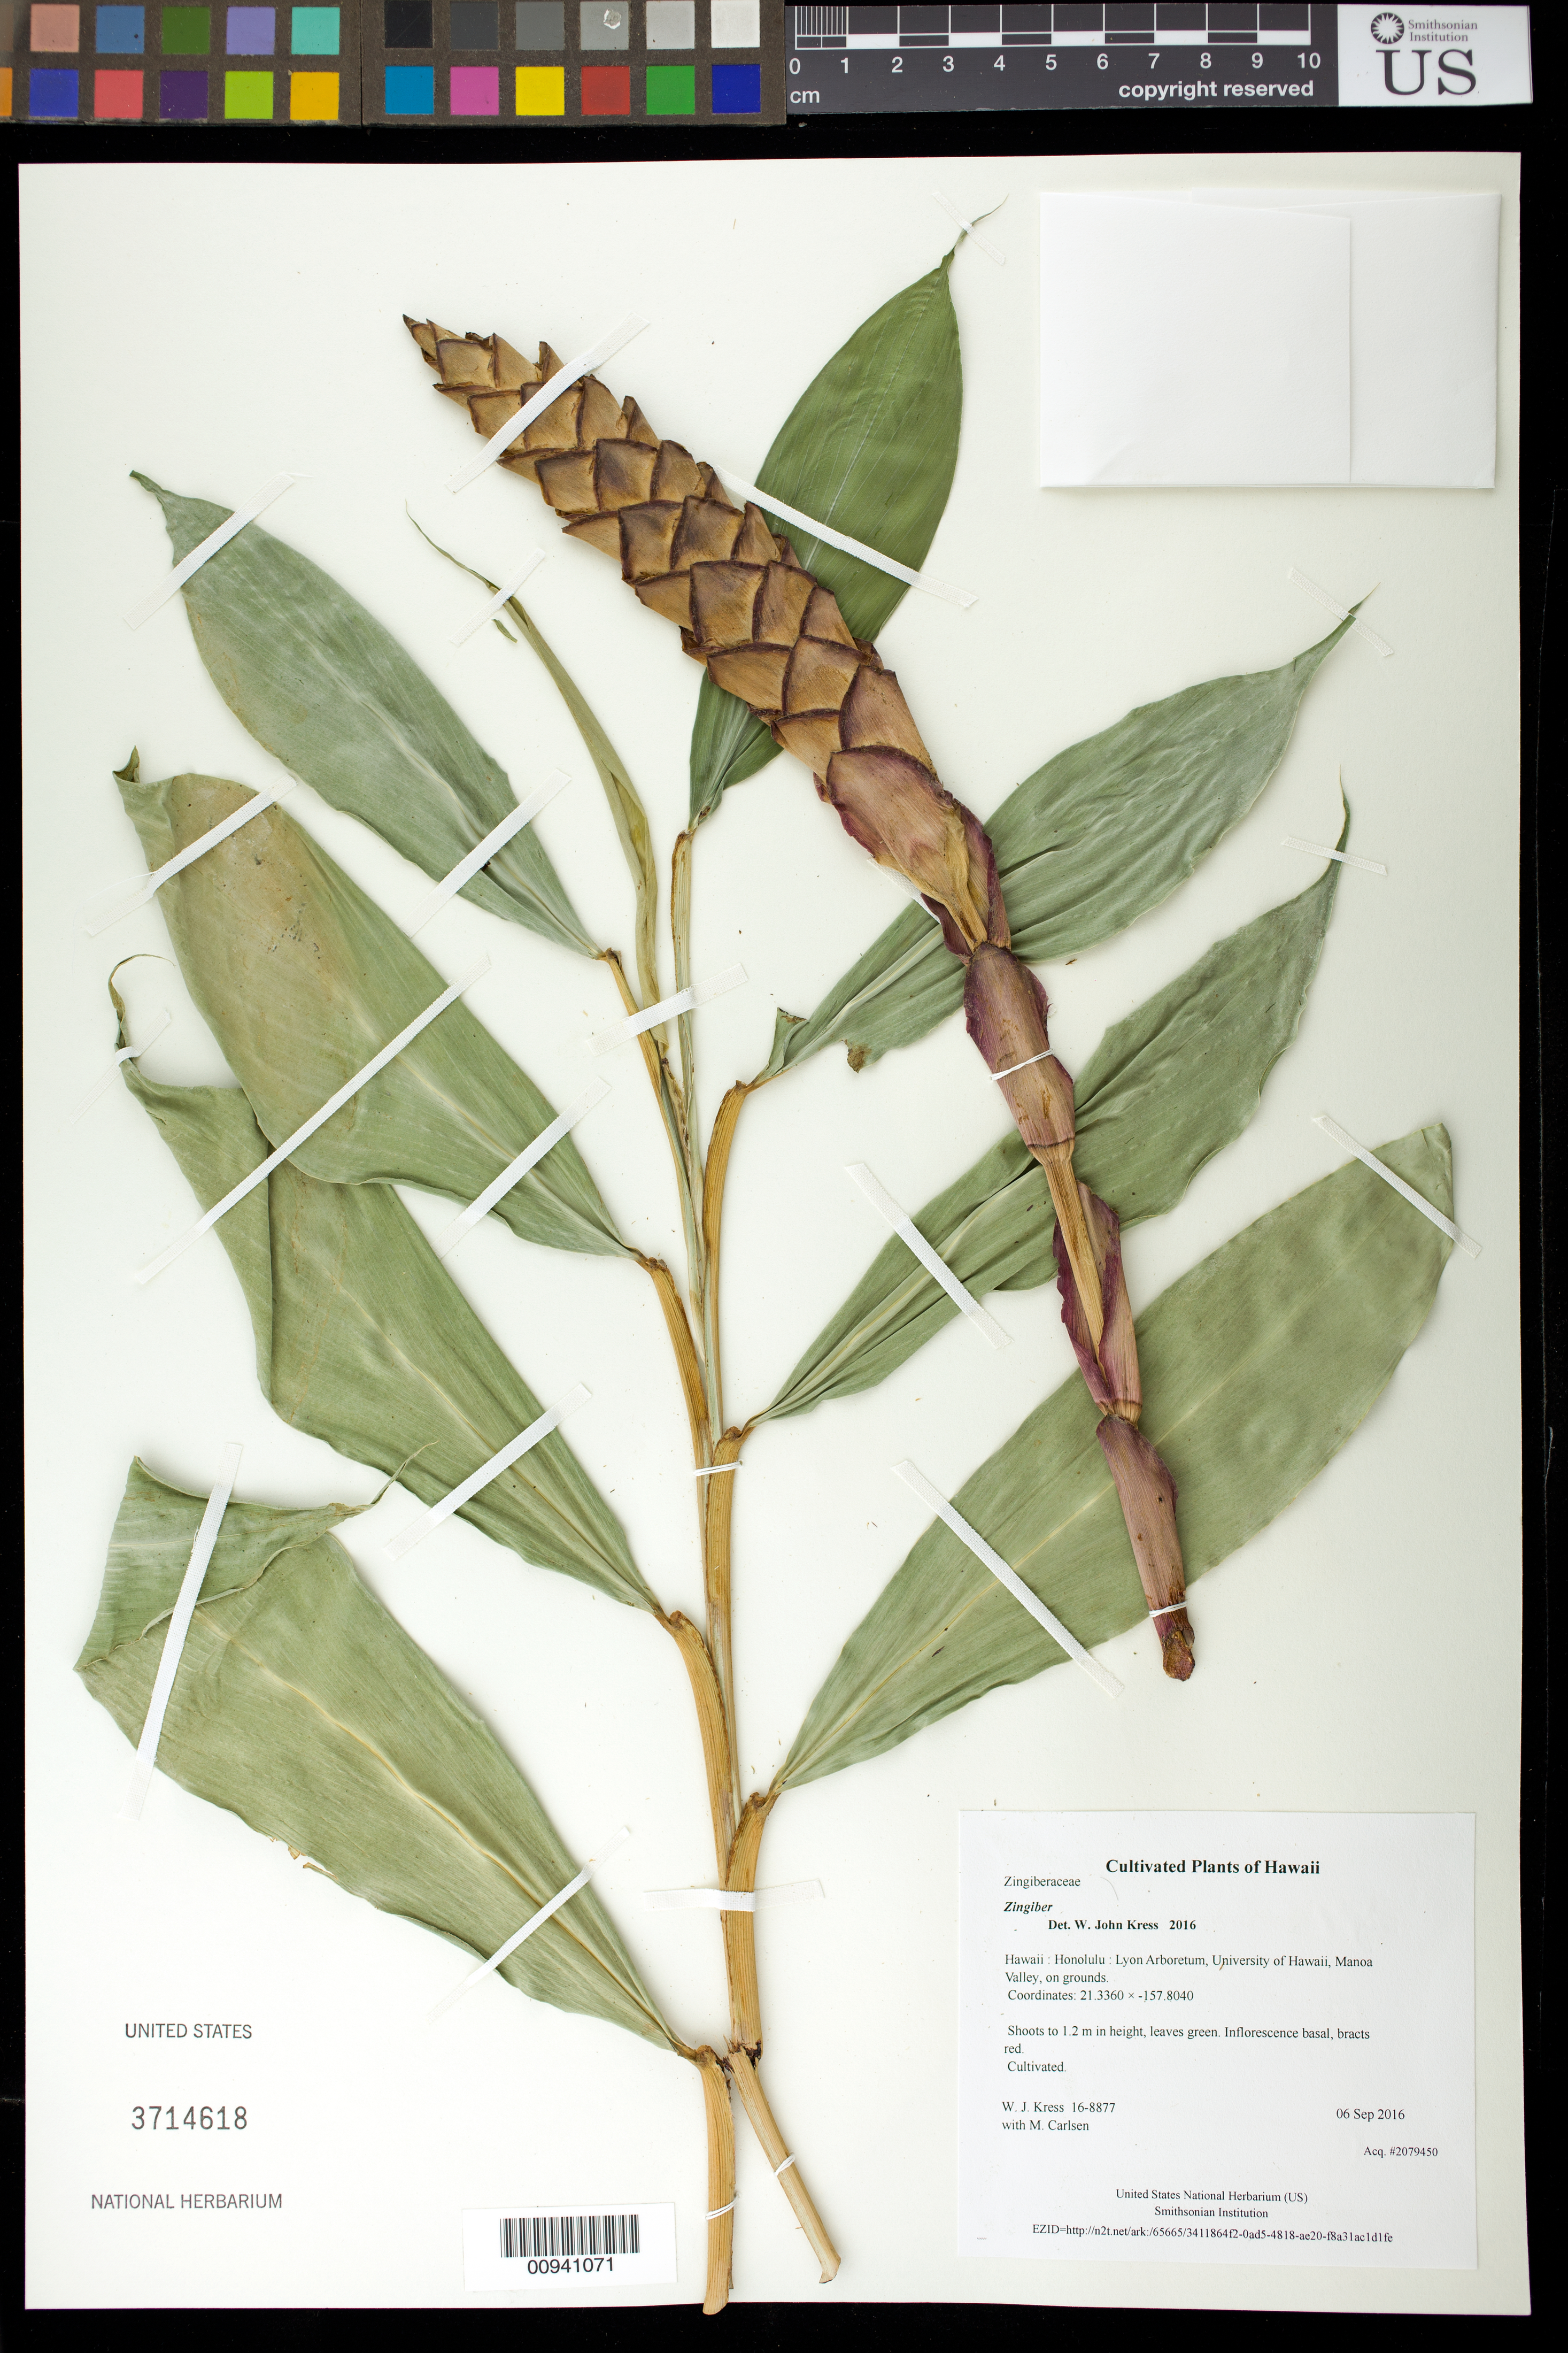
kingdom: Plantae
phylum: Tracheophyta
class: Liliopsida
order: Zingiberales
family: Zingiberaceae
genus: Zingiber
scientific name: Zingiber sp.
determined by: Kress, W. J., (US), Smithsonian Institution - National Museum of Natural History (UNITED STATES)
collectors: W. J. Kress & M. M. Carlsen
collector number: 16-8877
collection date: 2016-09-06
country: United States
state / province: Hawaii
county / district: Honolulu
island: Oahu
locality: Lyon Arboretum, University of Hawaii, Manoa Valley, on grounds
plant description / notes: Frozen tissue stored in Biorepository at AG5NN08; dried tissue stored at AG5NN07.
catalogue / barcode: US 3714618